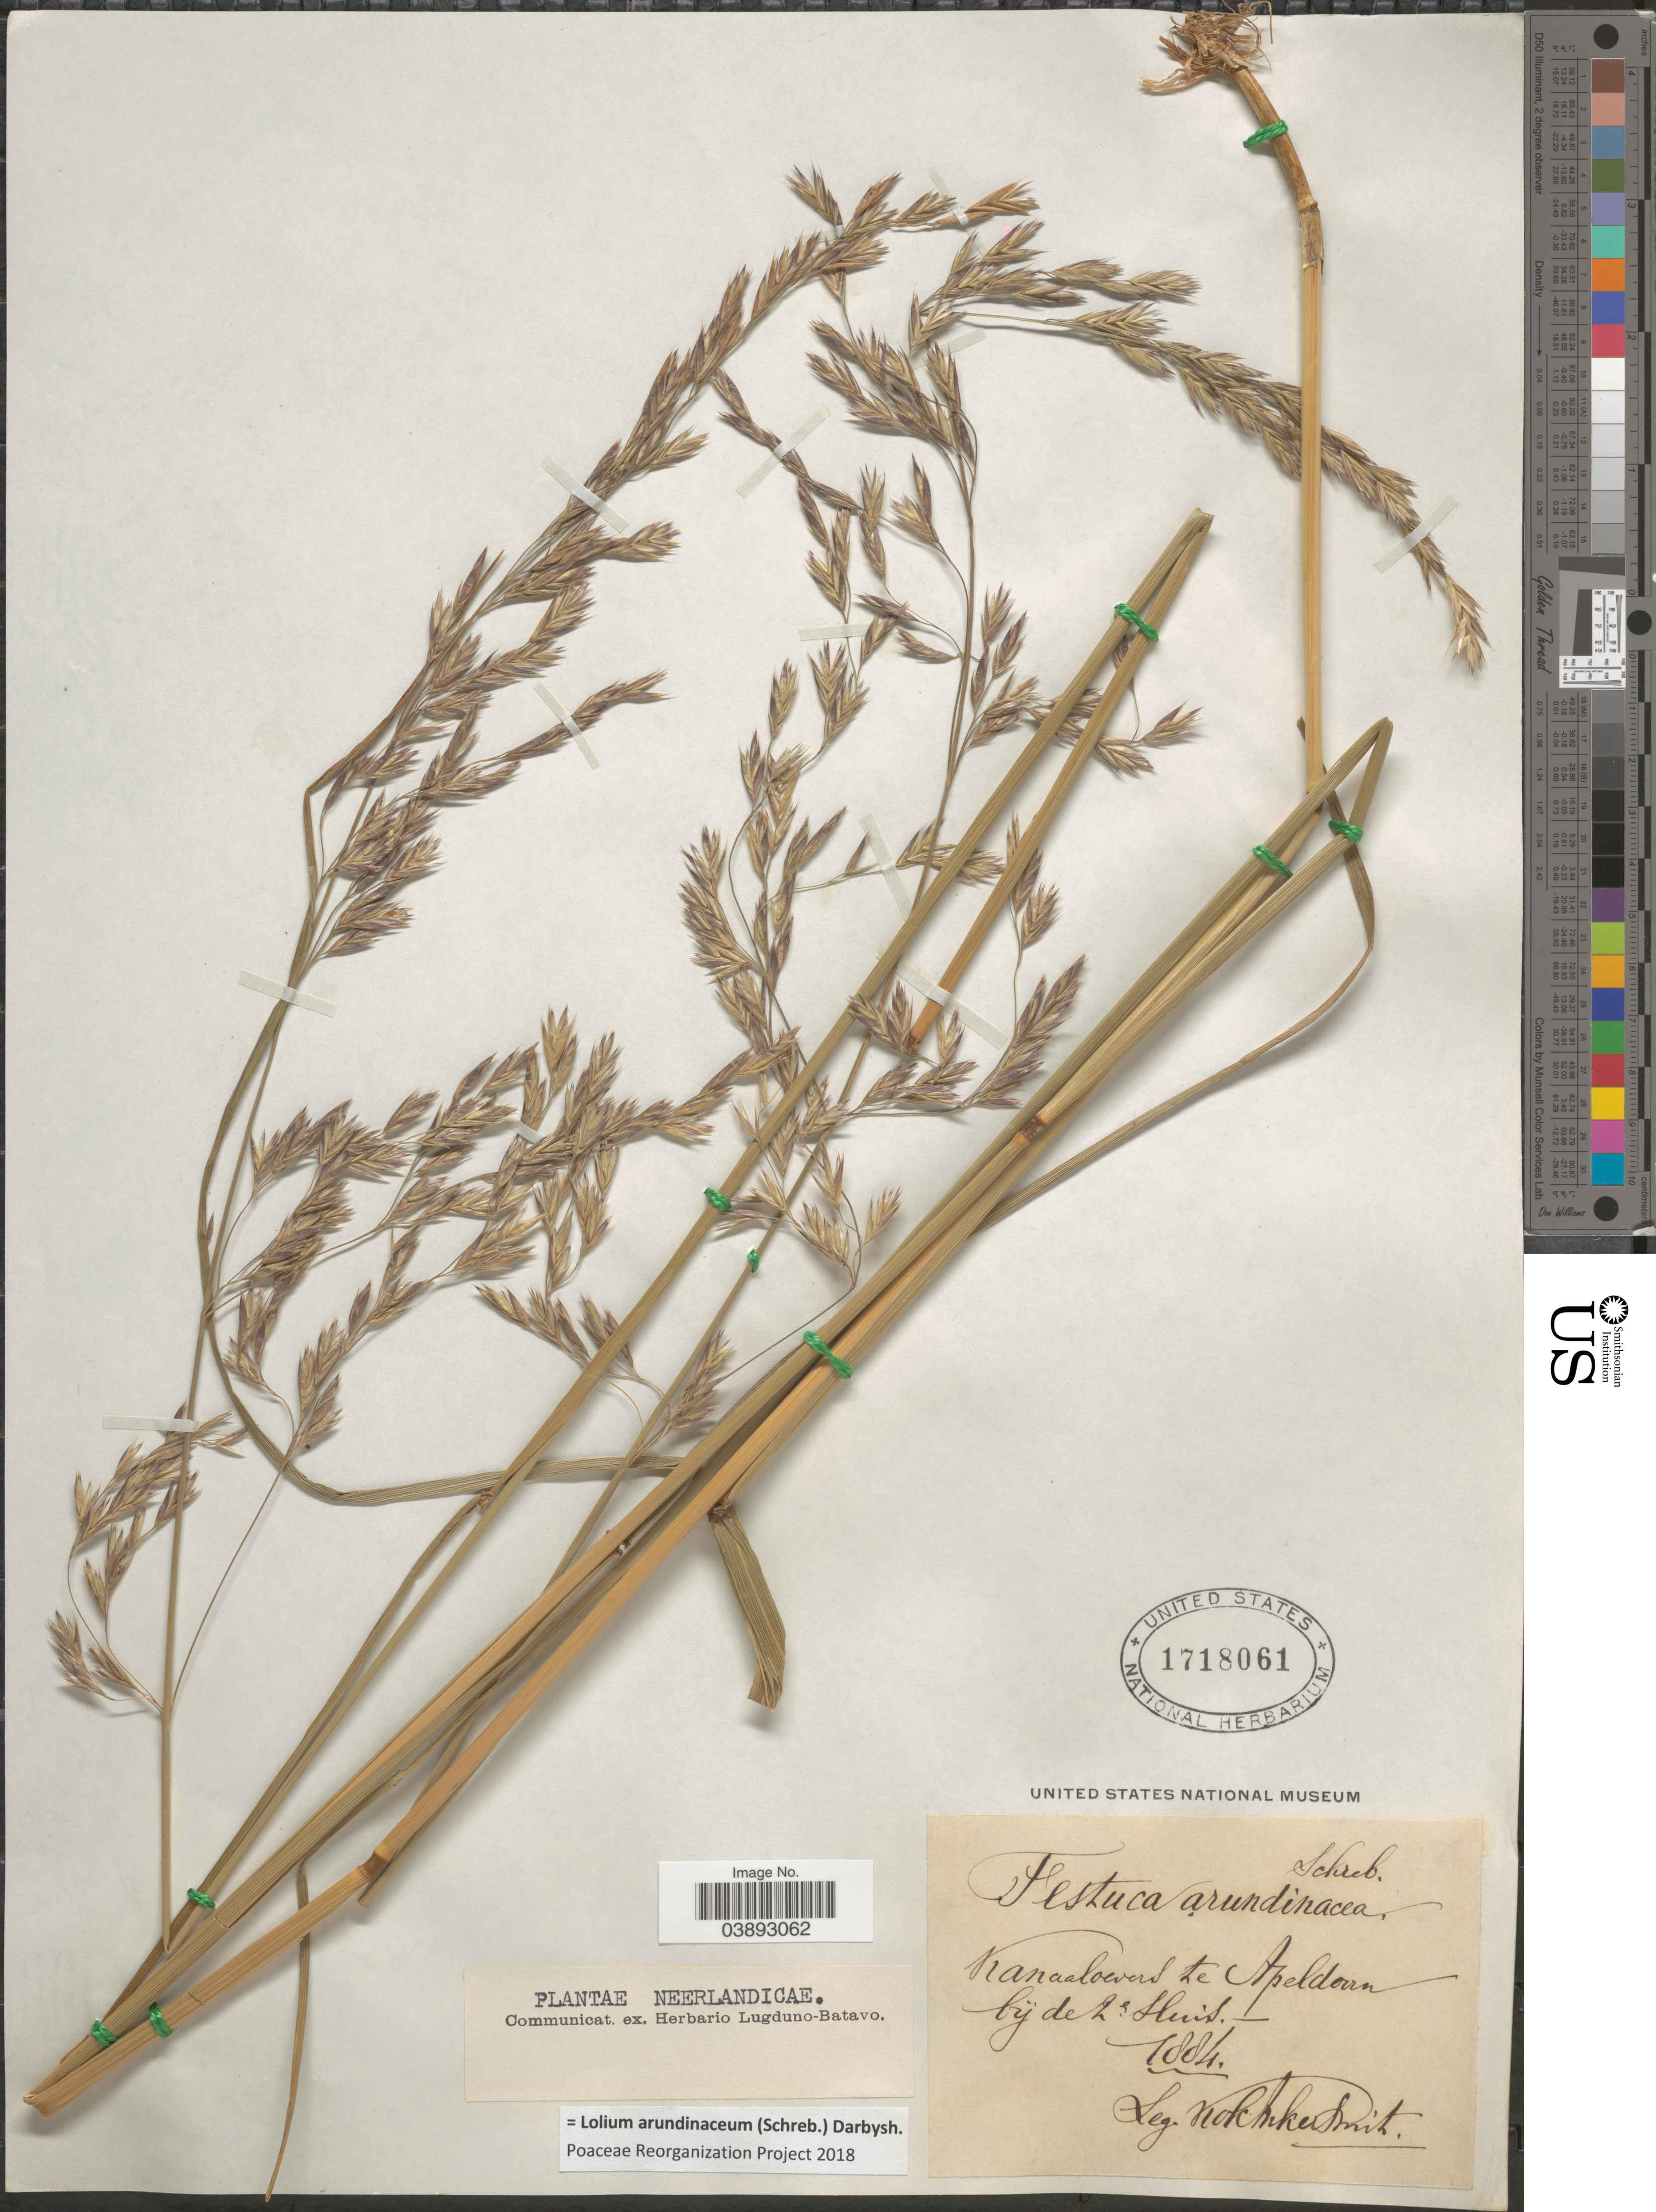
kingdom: Plantae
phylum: Tracheophyta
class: Liliopsida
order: Poales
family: Poaceae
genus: Lolium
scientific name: Lolium arundinaceum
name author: (Schreb.) Darbysh.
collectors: Kok Ankersmit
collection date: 1884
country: Netherlands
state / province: Gelderland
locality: Neerlandicae. Kanaaloevers te Apeldoorn bij de 2e Sluis.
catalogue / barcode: US 1718061